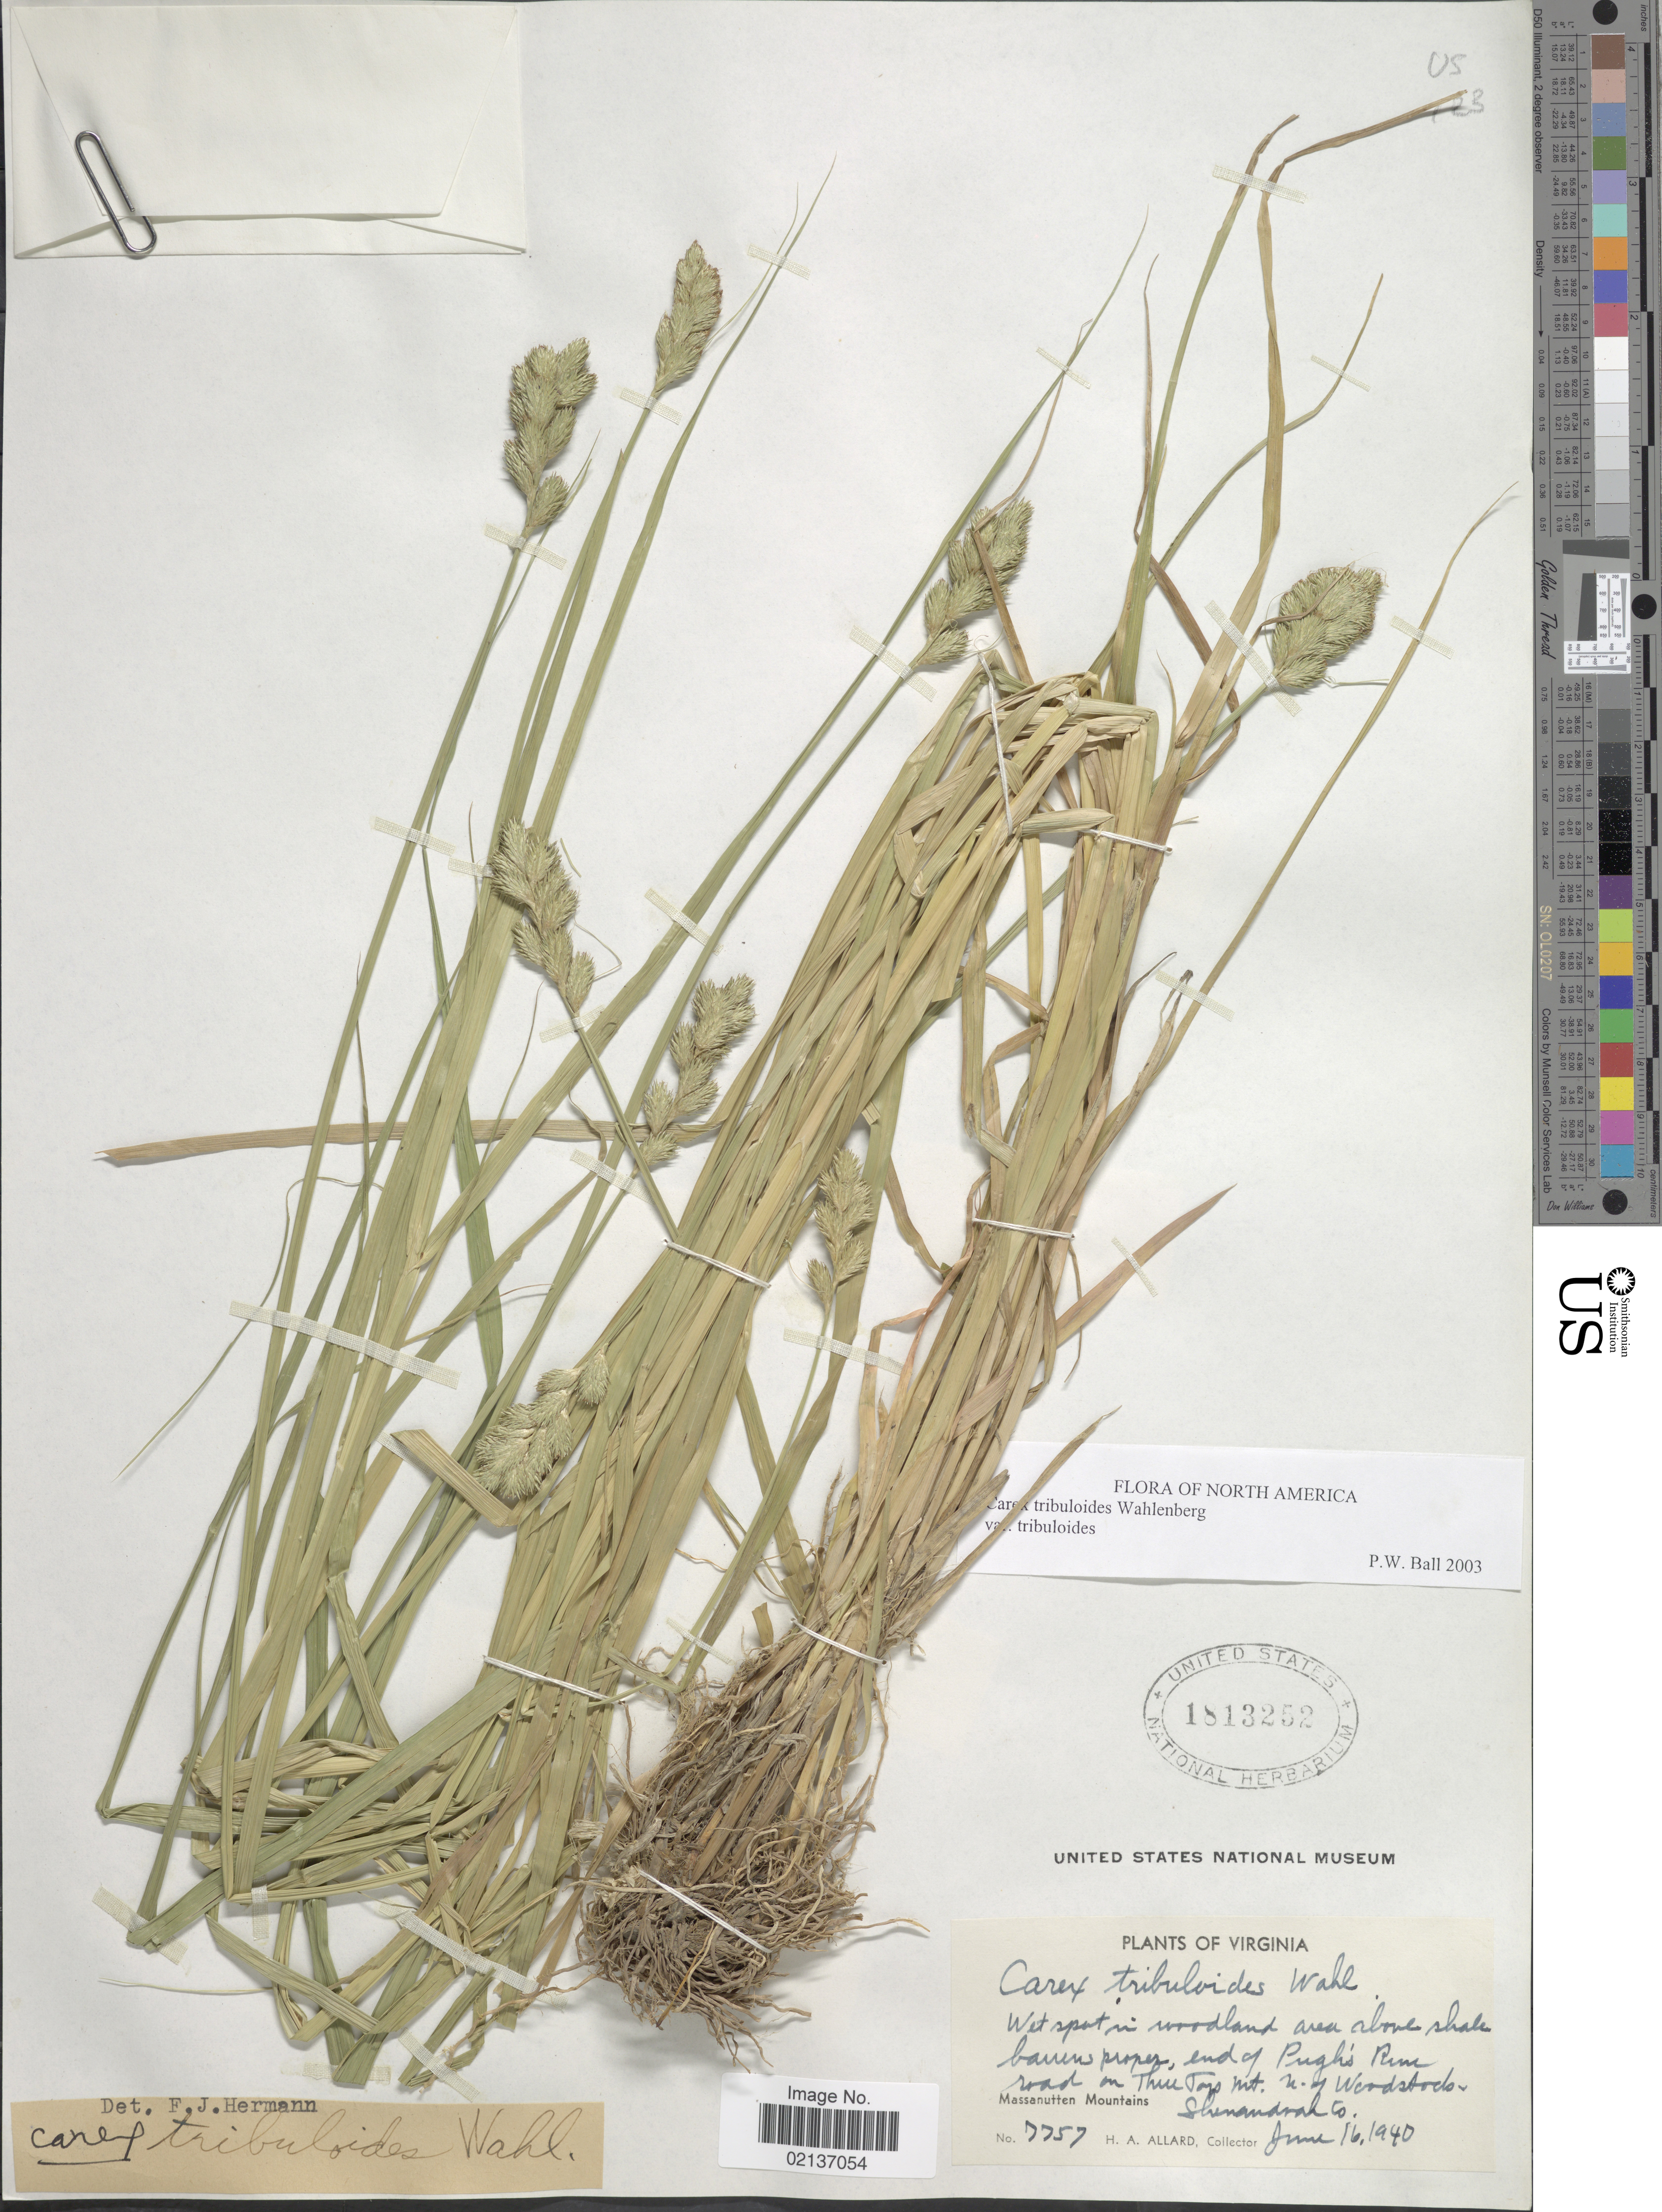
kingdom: Plantae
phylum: Tracheophyta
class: Liliopsida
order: Poales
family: Cyperaceae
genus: Carex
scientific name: Carex tribuloides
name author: Wahlenb.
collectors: H. A. Allard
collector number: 7757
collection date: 1940-06-16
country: United States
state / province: Virginia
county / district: Shenandoah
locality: Proper end of Pugh's Rim road on Three Top Mt N of Woodstock, Massanutten Mountains, Shenandoah Co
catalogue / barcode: US 1813252